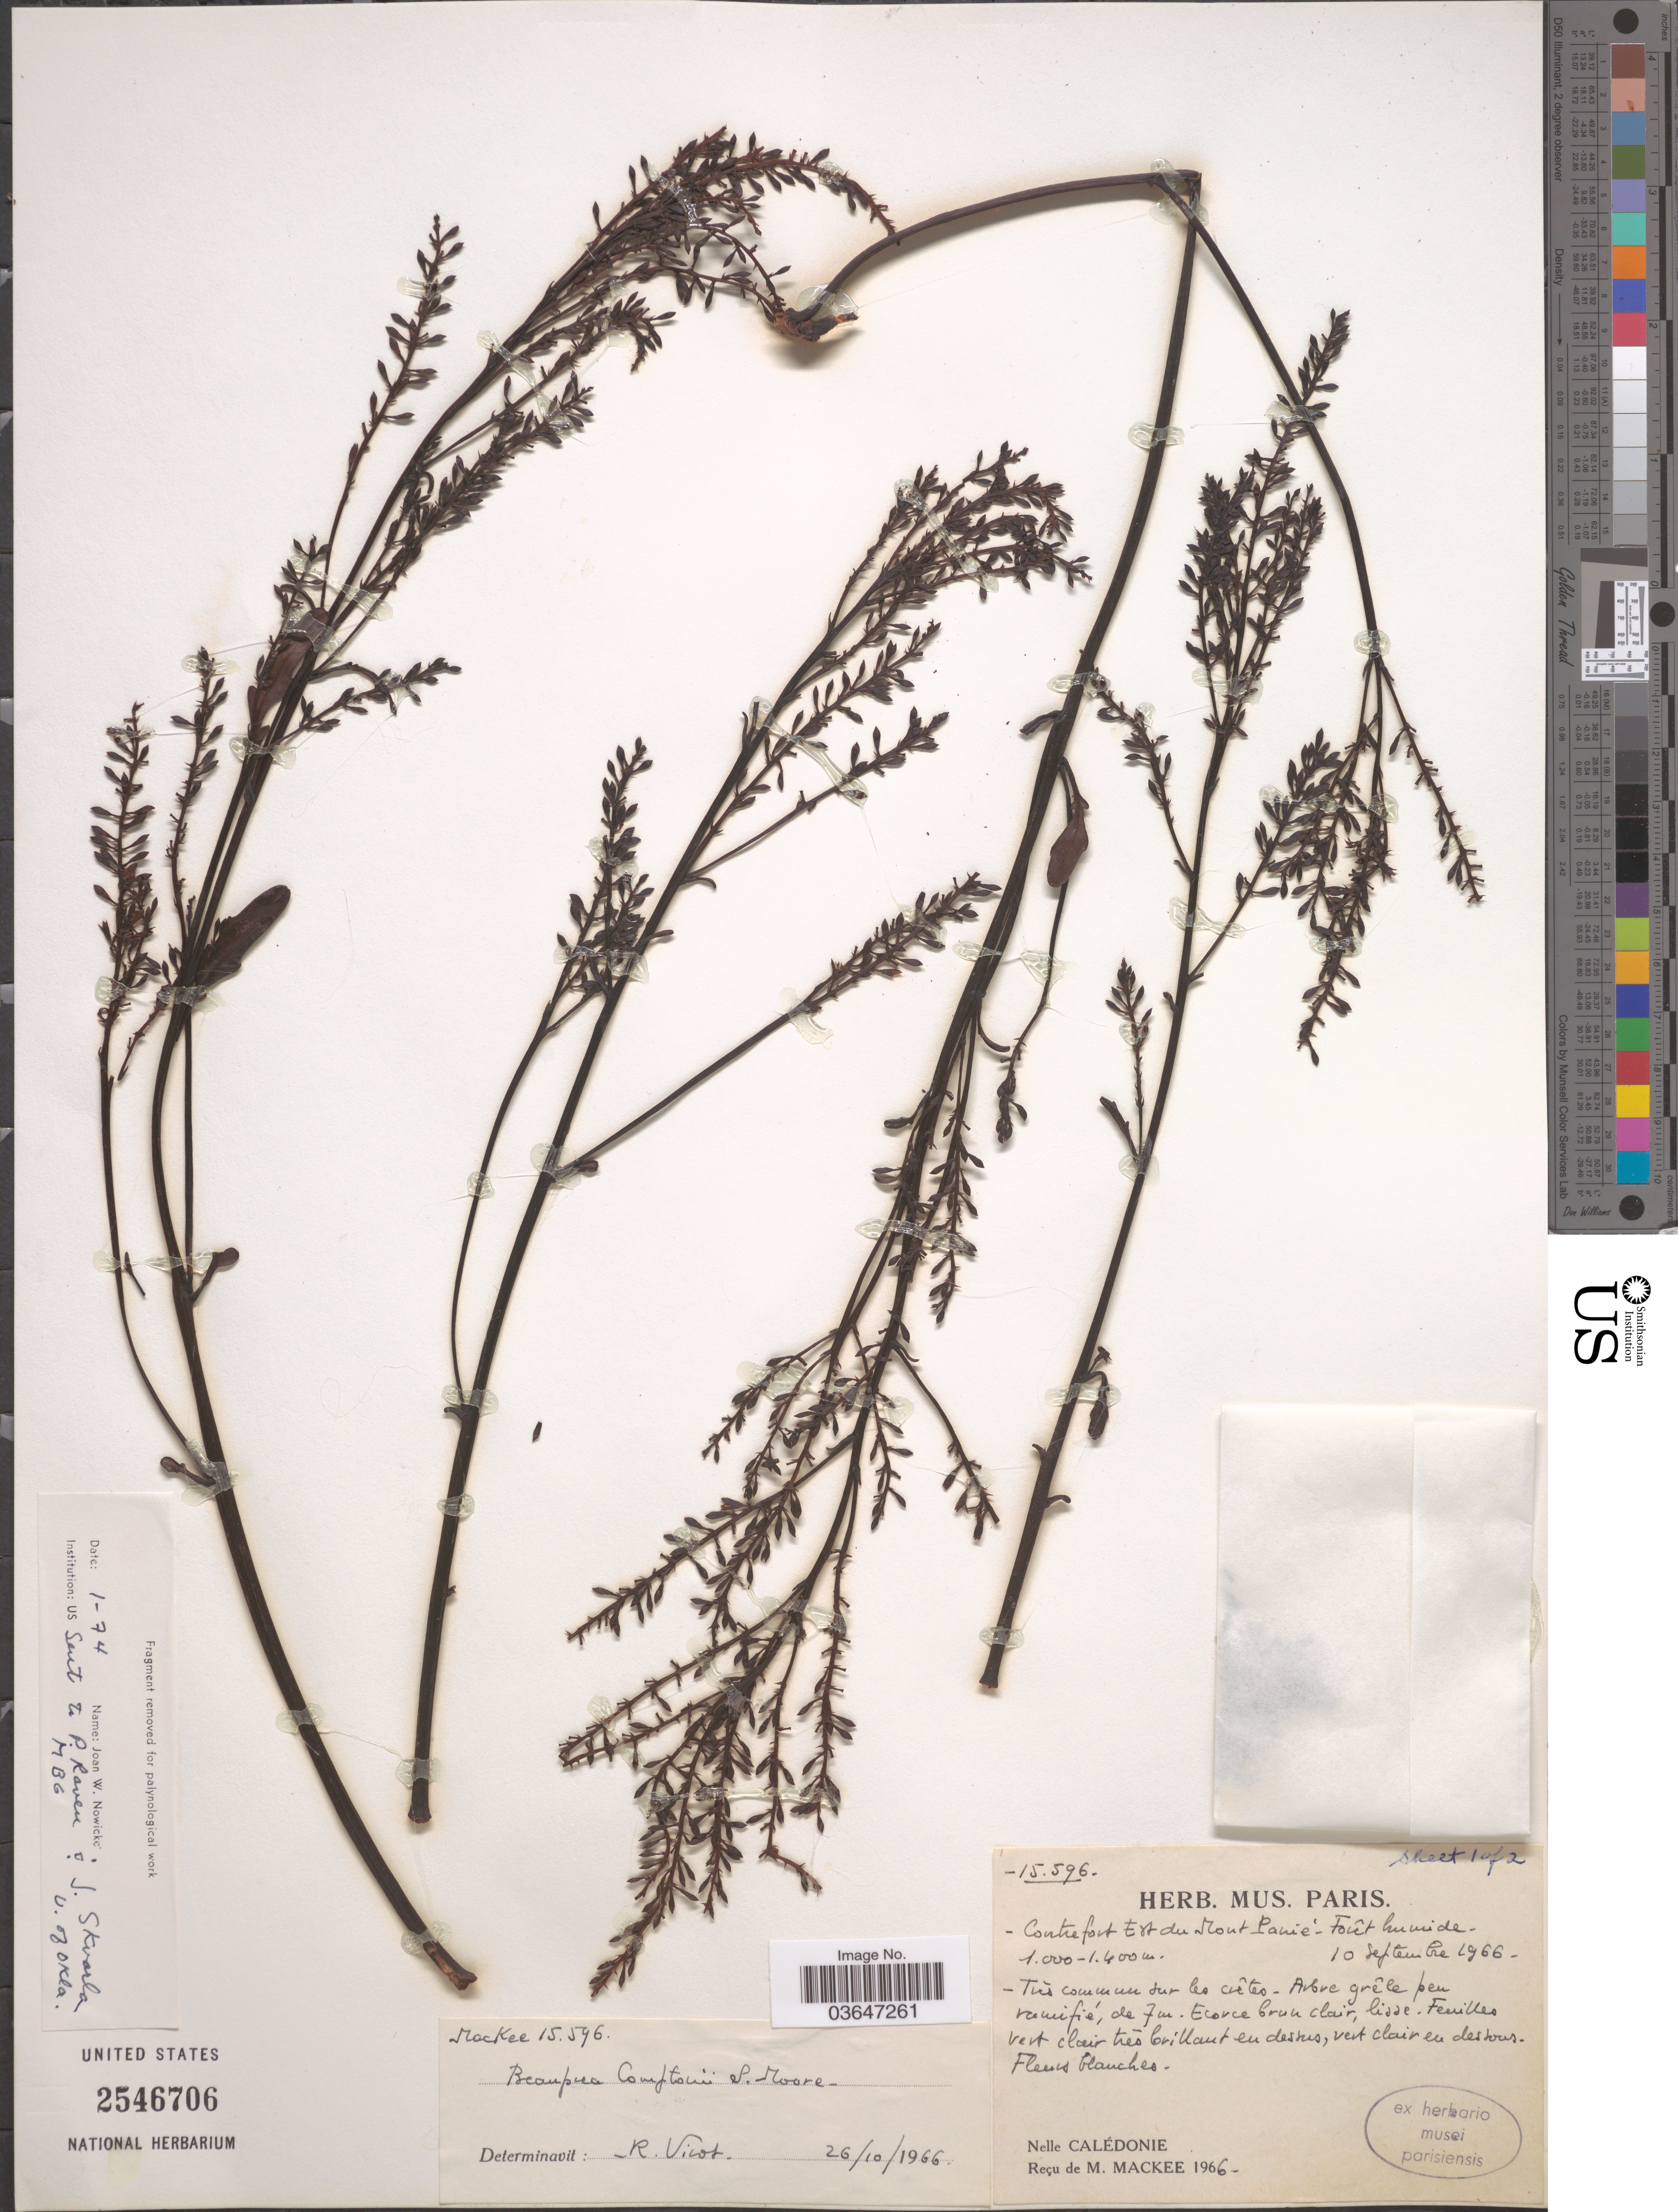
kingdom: Plantae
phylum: Tracheophyta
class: Magnoliopsida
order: Proteales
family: Proteaceae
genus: Beauprea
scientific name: Beauprea comptonii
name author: S. Moore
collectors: M. Mackee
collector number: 15596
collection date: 1966-09-10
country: New Caledonia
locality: Contrefort Est du Mont Panie.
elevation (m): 1000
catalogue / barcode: US 2546706